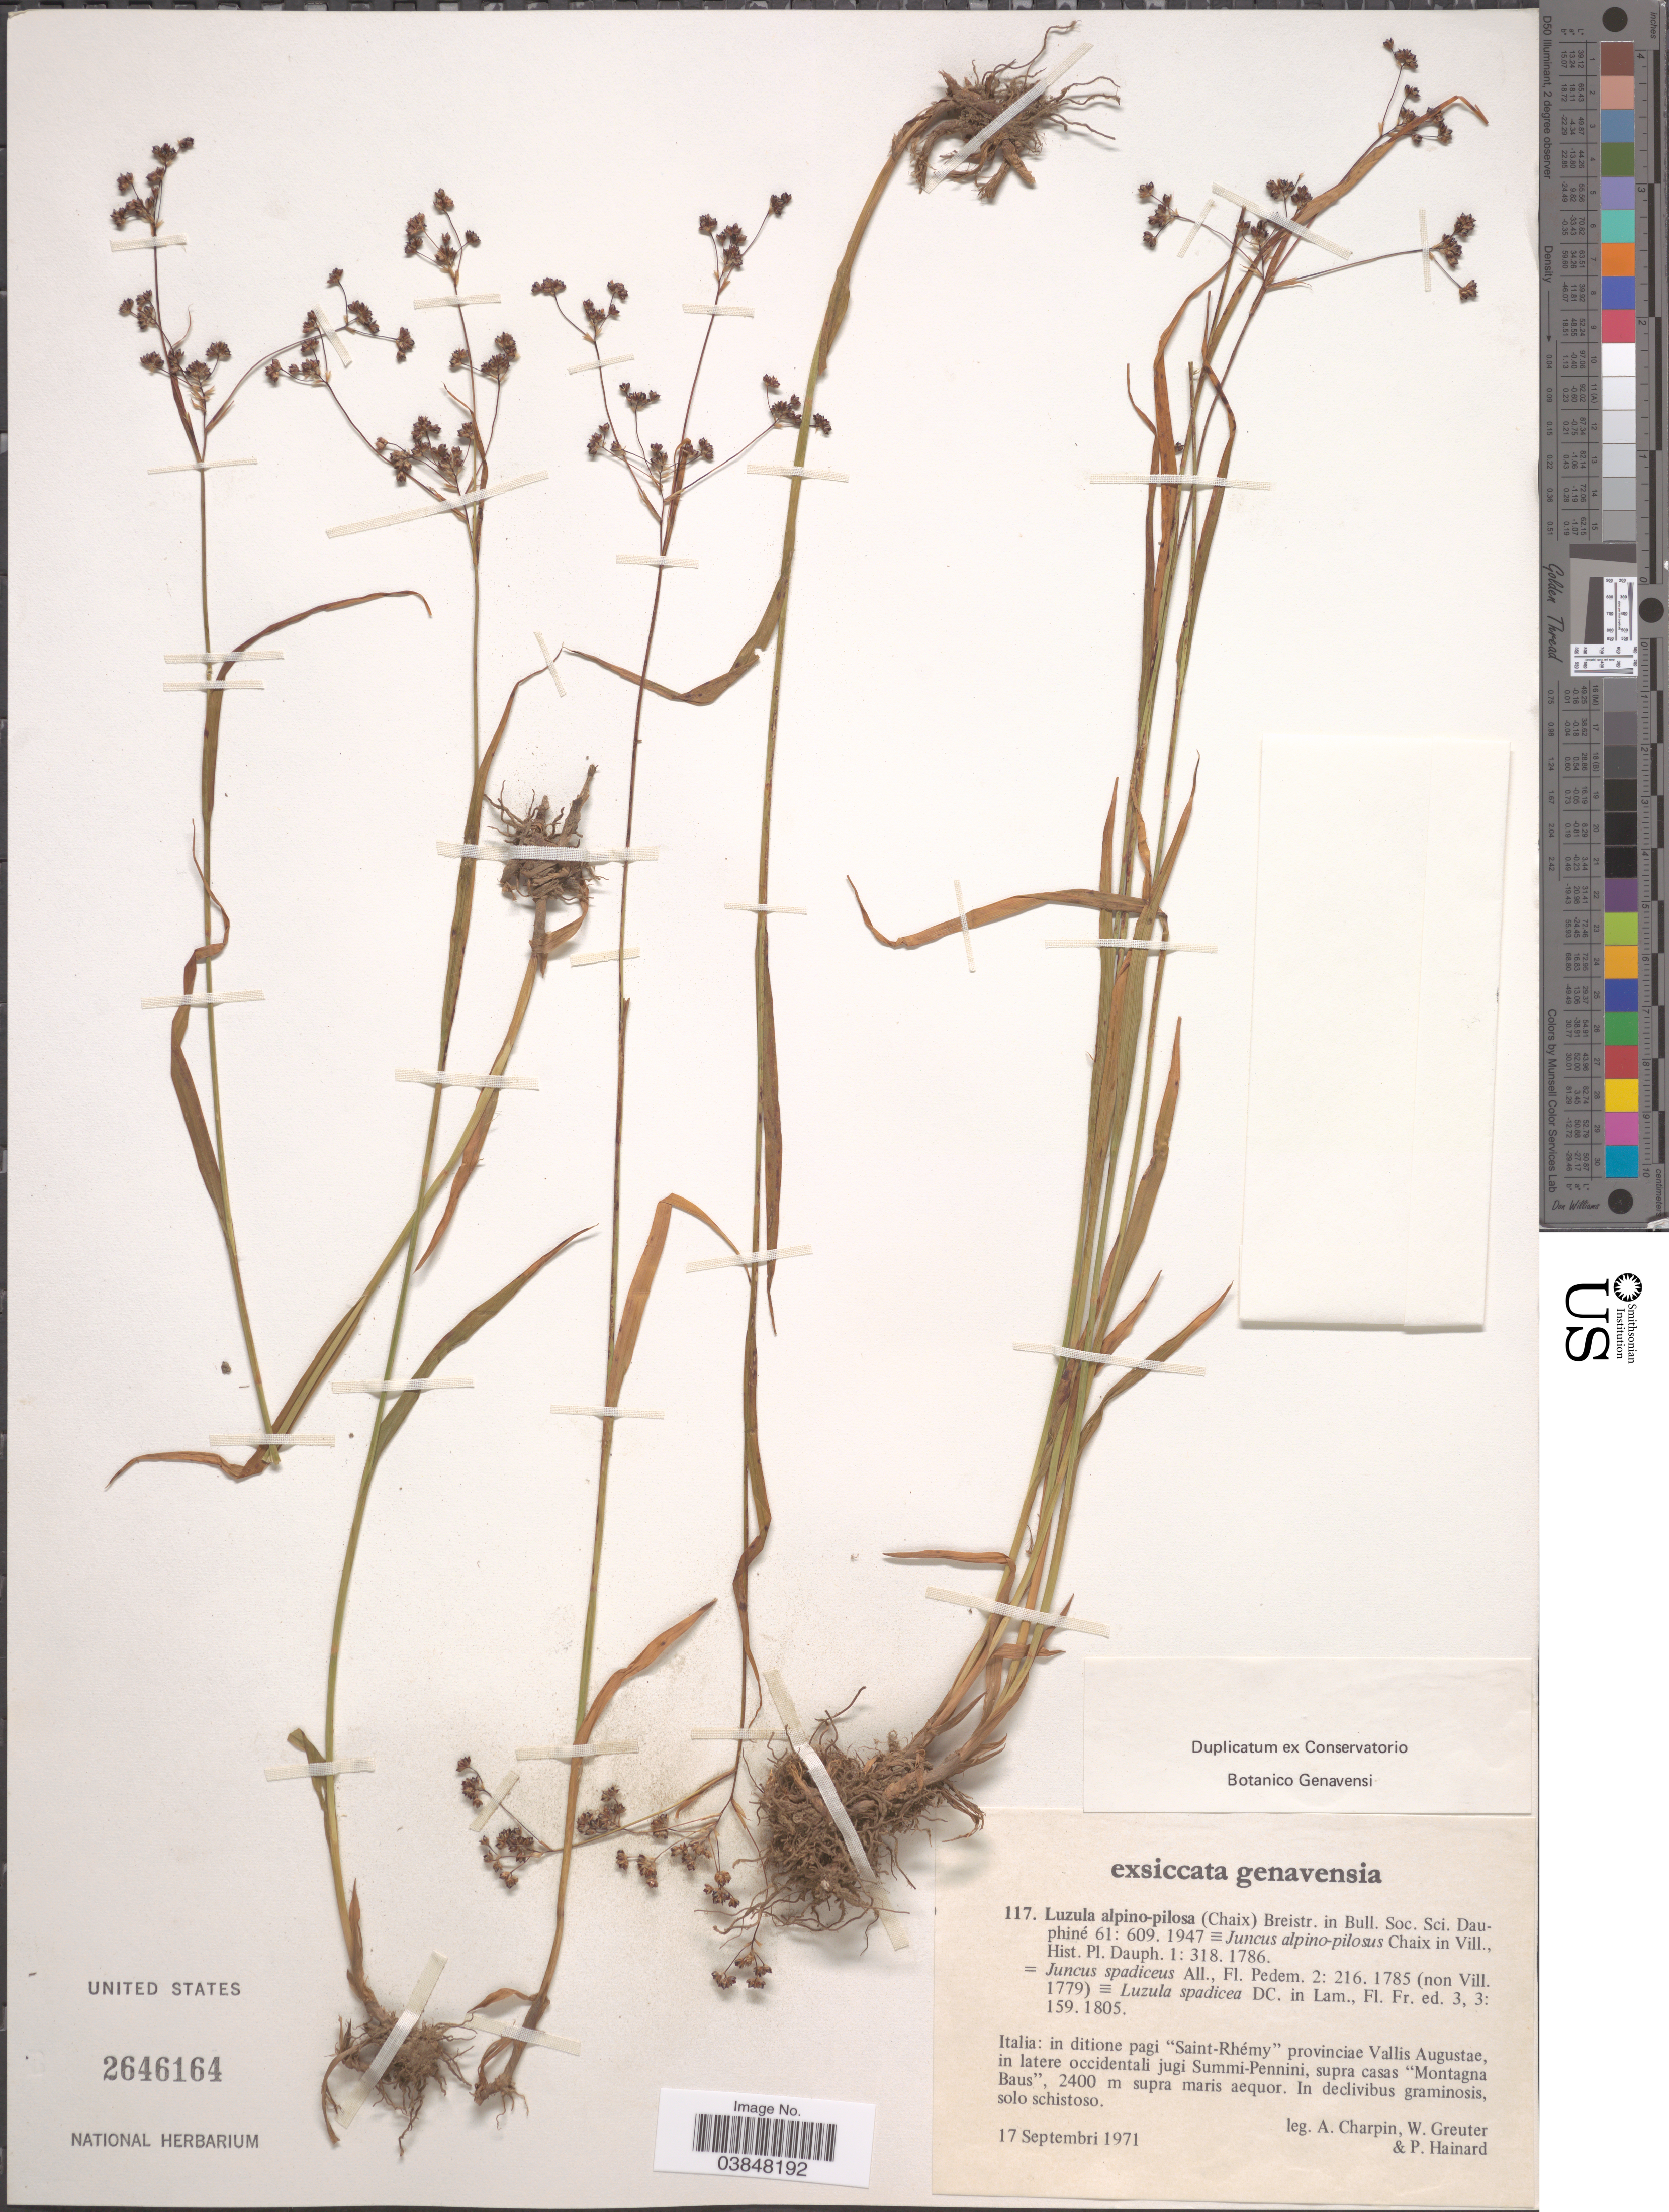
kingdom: Plantae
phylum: Tracheophyta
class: Liliopsida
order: Poales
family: Juncaceae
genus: Luzula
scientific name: Luzula spadicea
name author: DC.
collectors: A. Charpin, W. Greuter & P. Hainard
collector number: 117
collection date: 1971-09-17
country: Italy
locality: In ditione pagi "Saint-Rhémy" provinciæ Vallis Augustæ, in latere occidentali jugi Summi-Pennini, supra casas "Montagna Baus".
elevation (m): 2400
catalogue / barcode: US 2646164